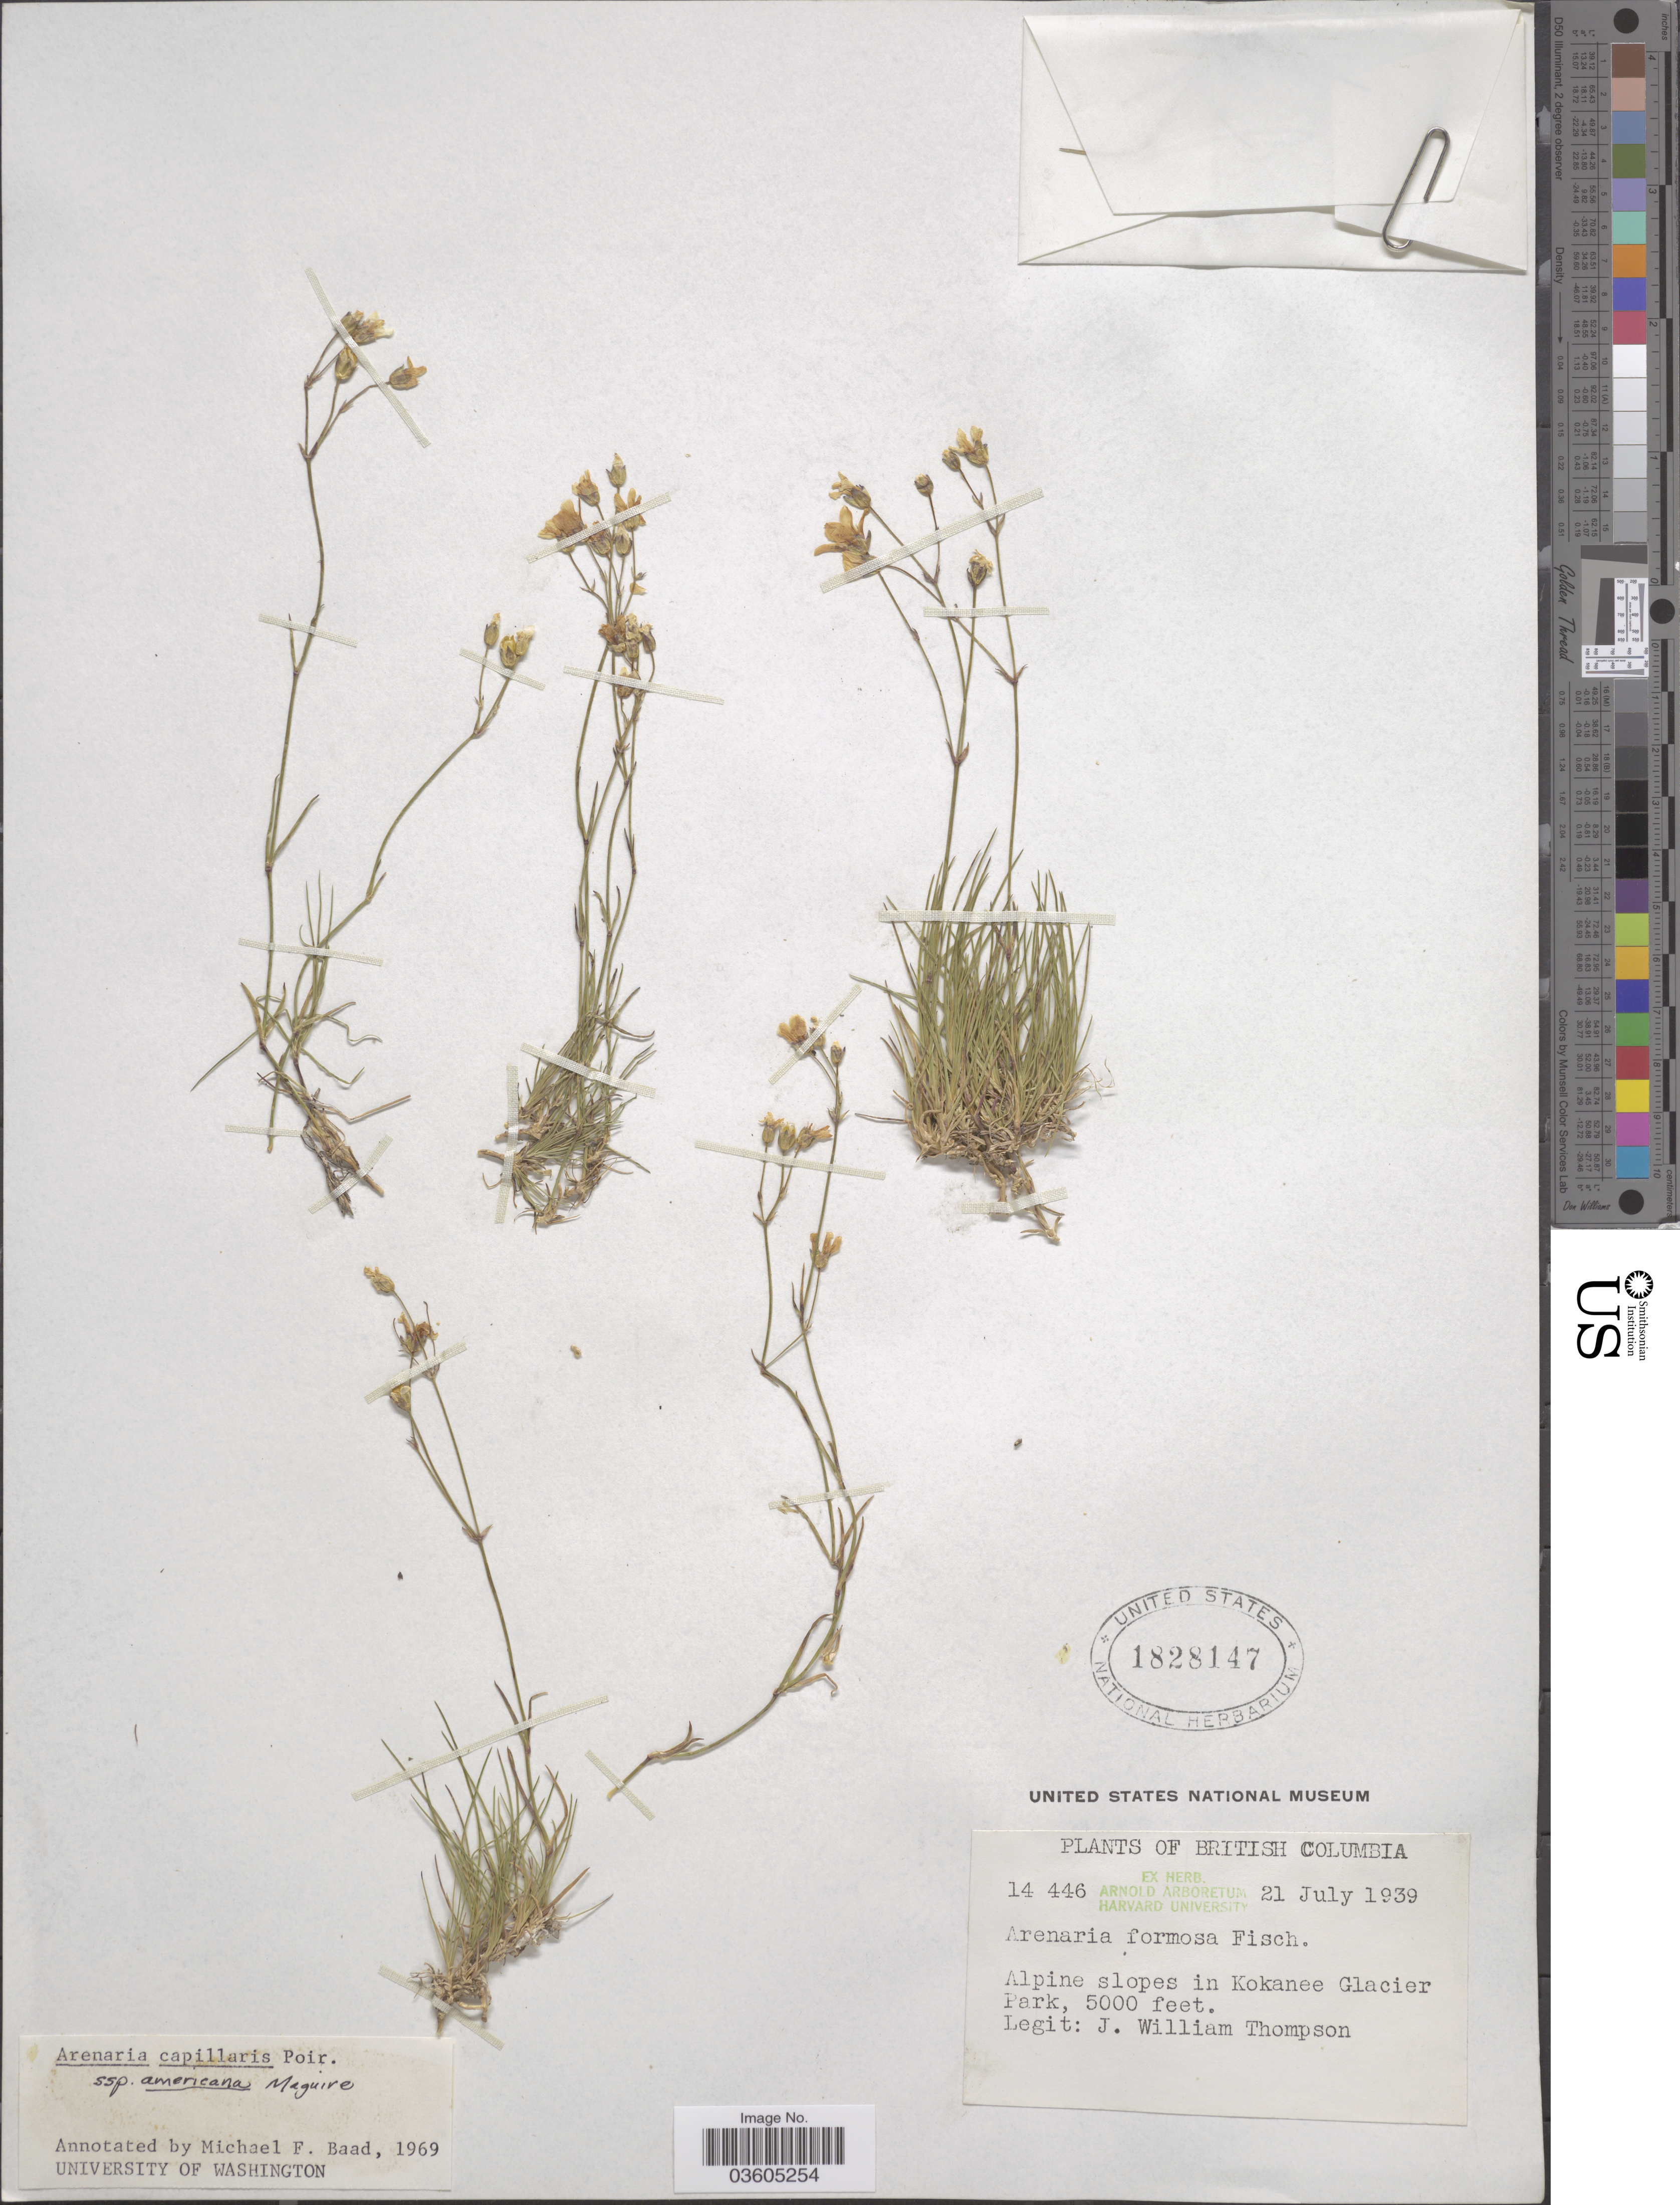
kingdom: Plantae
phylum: Tracheophyta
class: Magnoliopsida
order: Caryophyllales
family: Caryophyllaceae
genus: Eremogone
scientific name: Eremogone capillaris var. americana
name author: (Maguire) R.L. Hartm. & Rabeler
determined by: U.S. National Herbarium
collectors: J. W. Thompson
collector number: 14446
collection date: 1939-07-21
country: Canada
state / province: British Columbia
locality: Alpine slopes of Kokanee Glacier Park.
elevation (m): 1524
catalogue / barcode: US 1828147